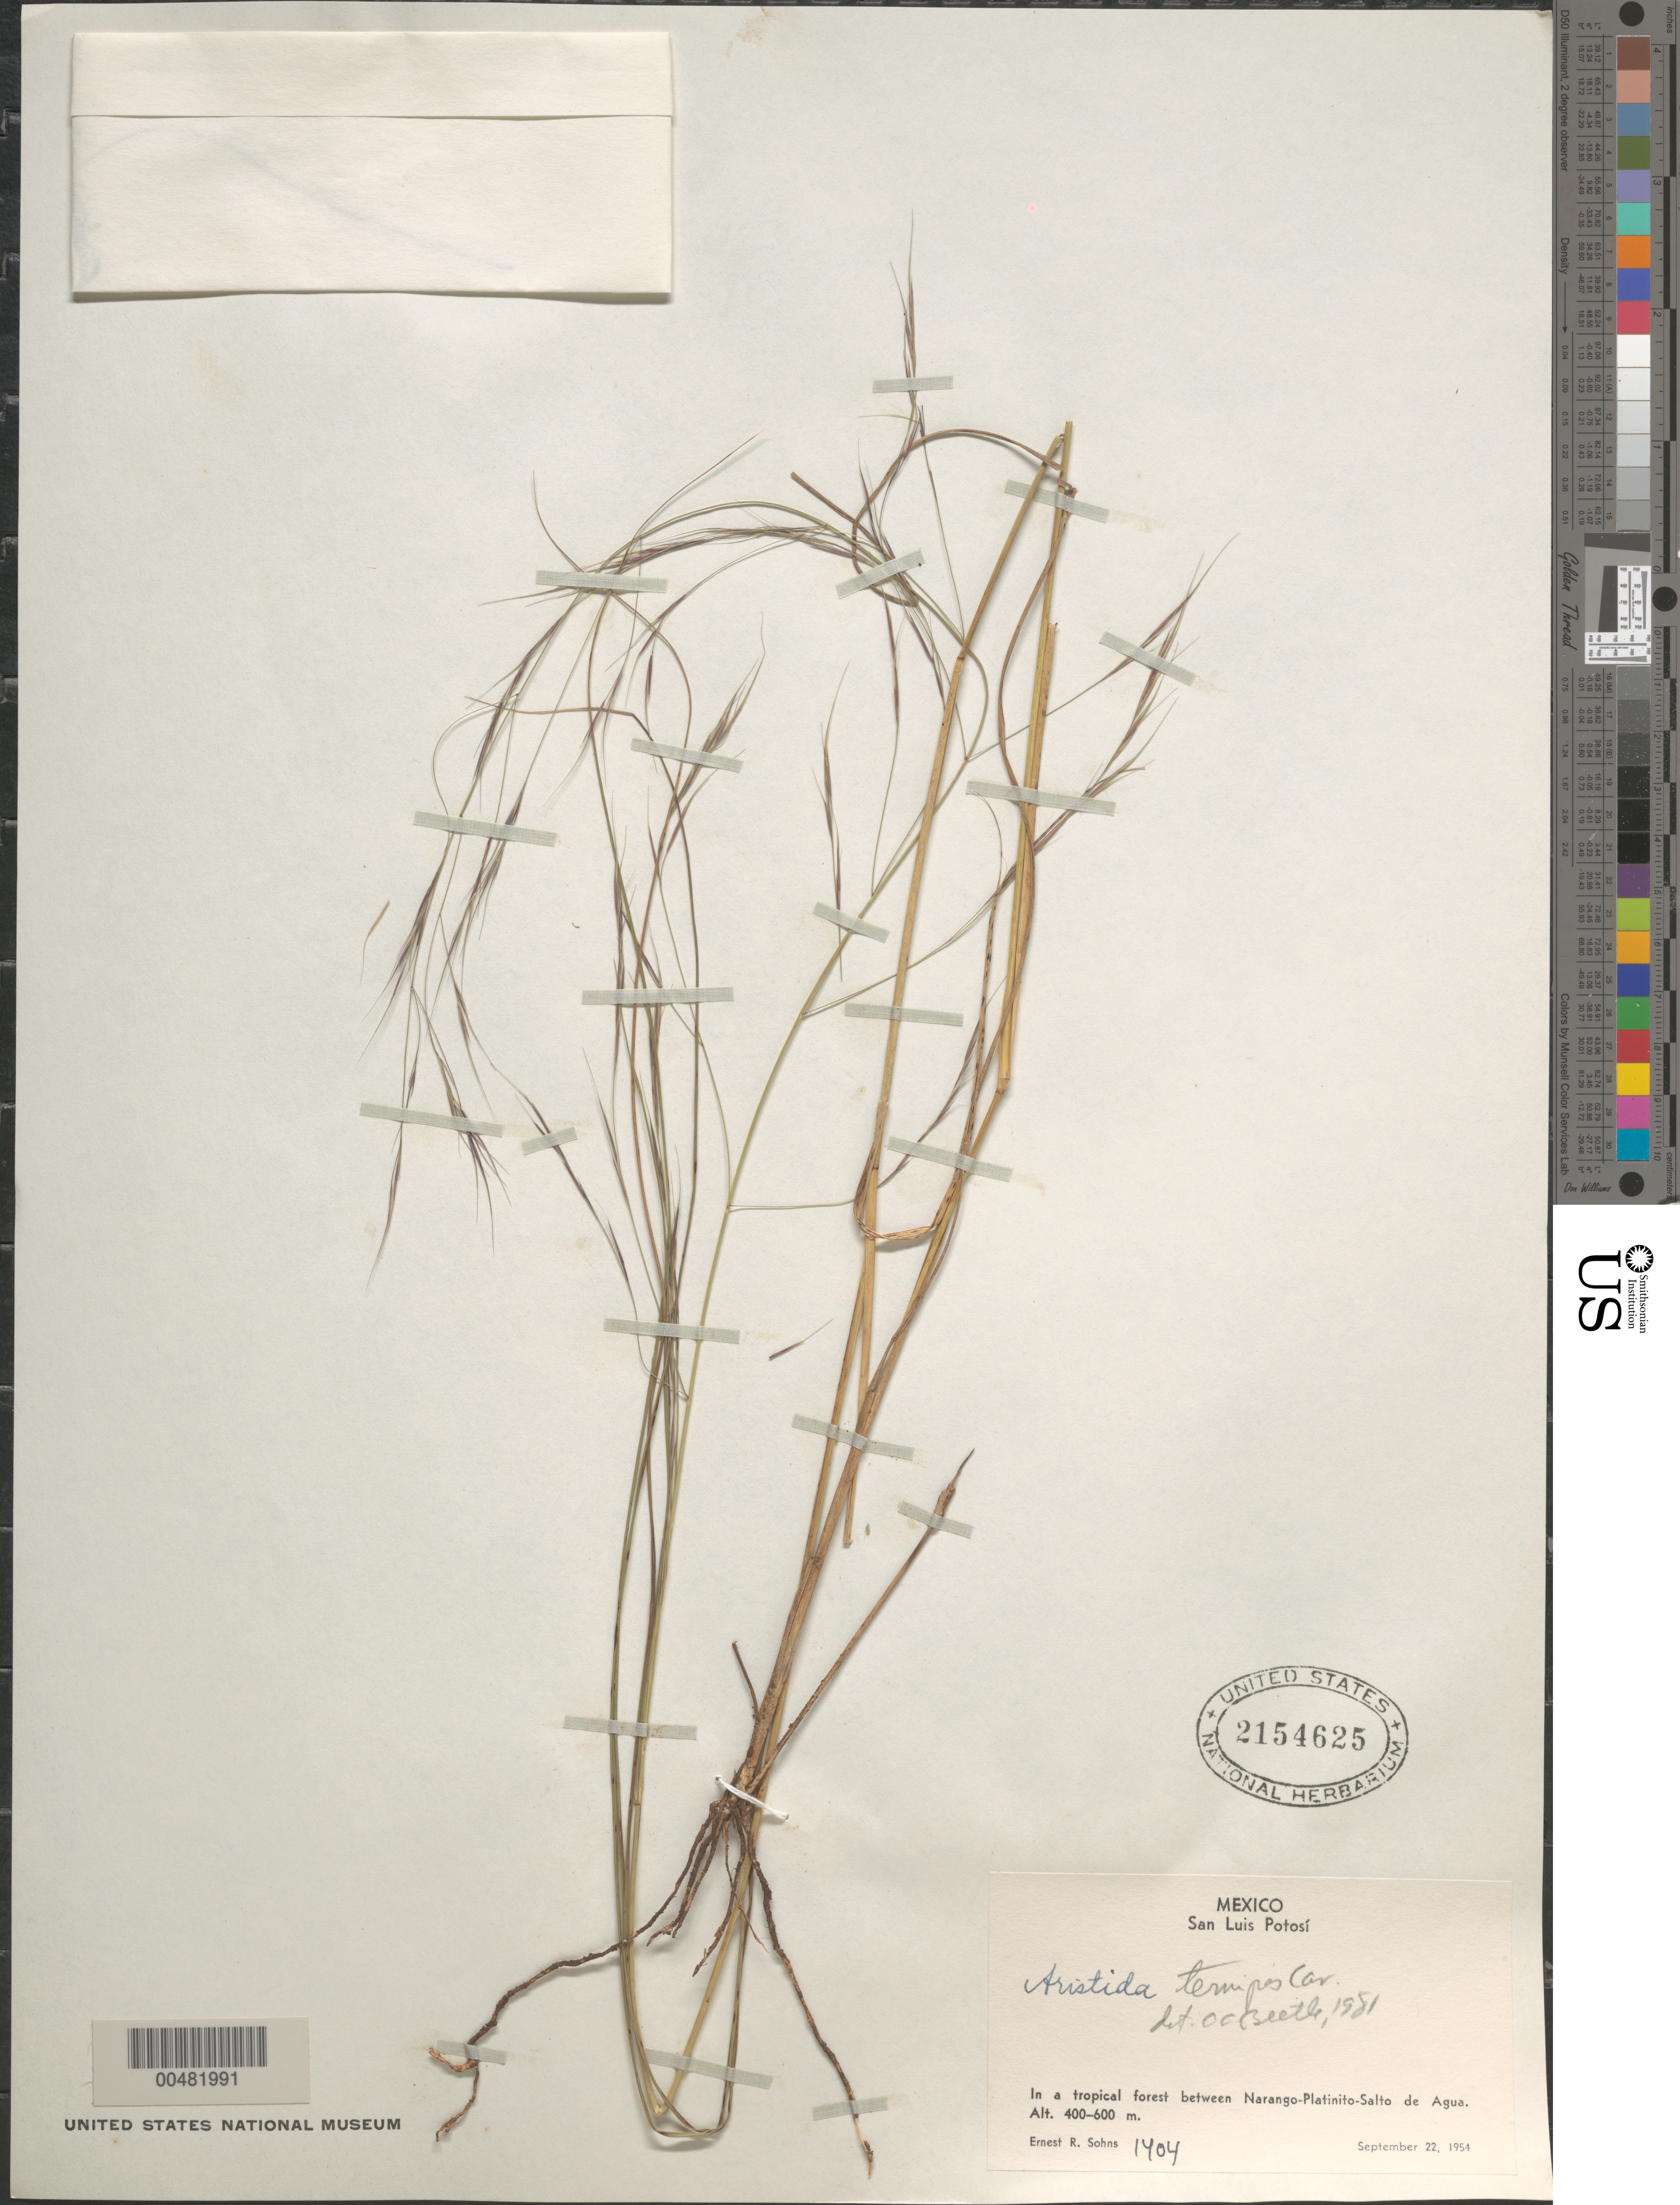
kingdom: Plantae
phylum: Tracheophyta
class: Liliopsida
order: Poales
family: Poaceae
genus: Aristida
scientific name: Aristida ternipes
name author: Cav.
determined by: Beetle, Alan A.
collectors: E. R. Sohns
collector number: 1404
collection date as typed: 22 Sep 1954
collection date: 1954-09-22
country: Mexico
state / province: San Luis Potosi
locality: Between Narango-Platinito-Salto de Agua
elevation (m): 400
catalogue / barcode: US 2154625